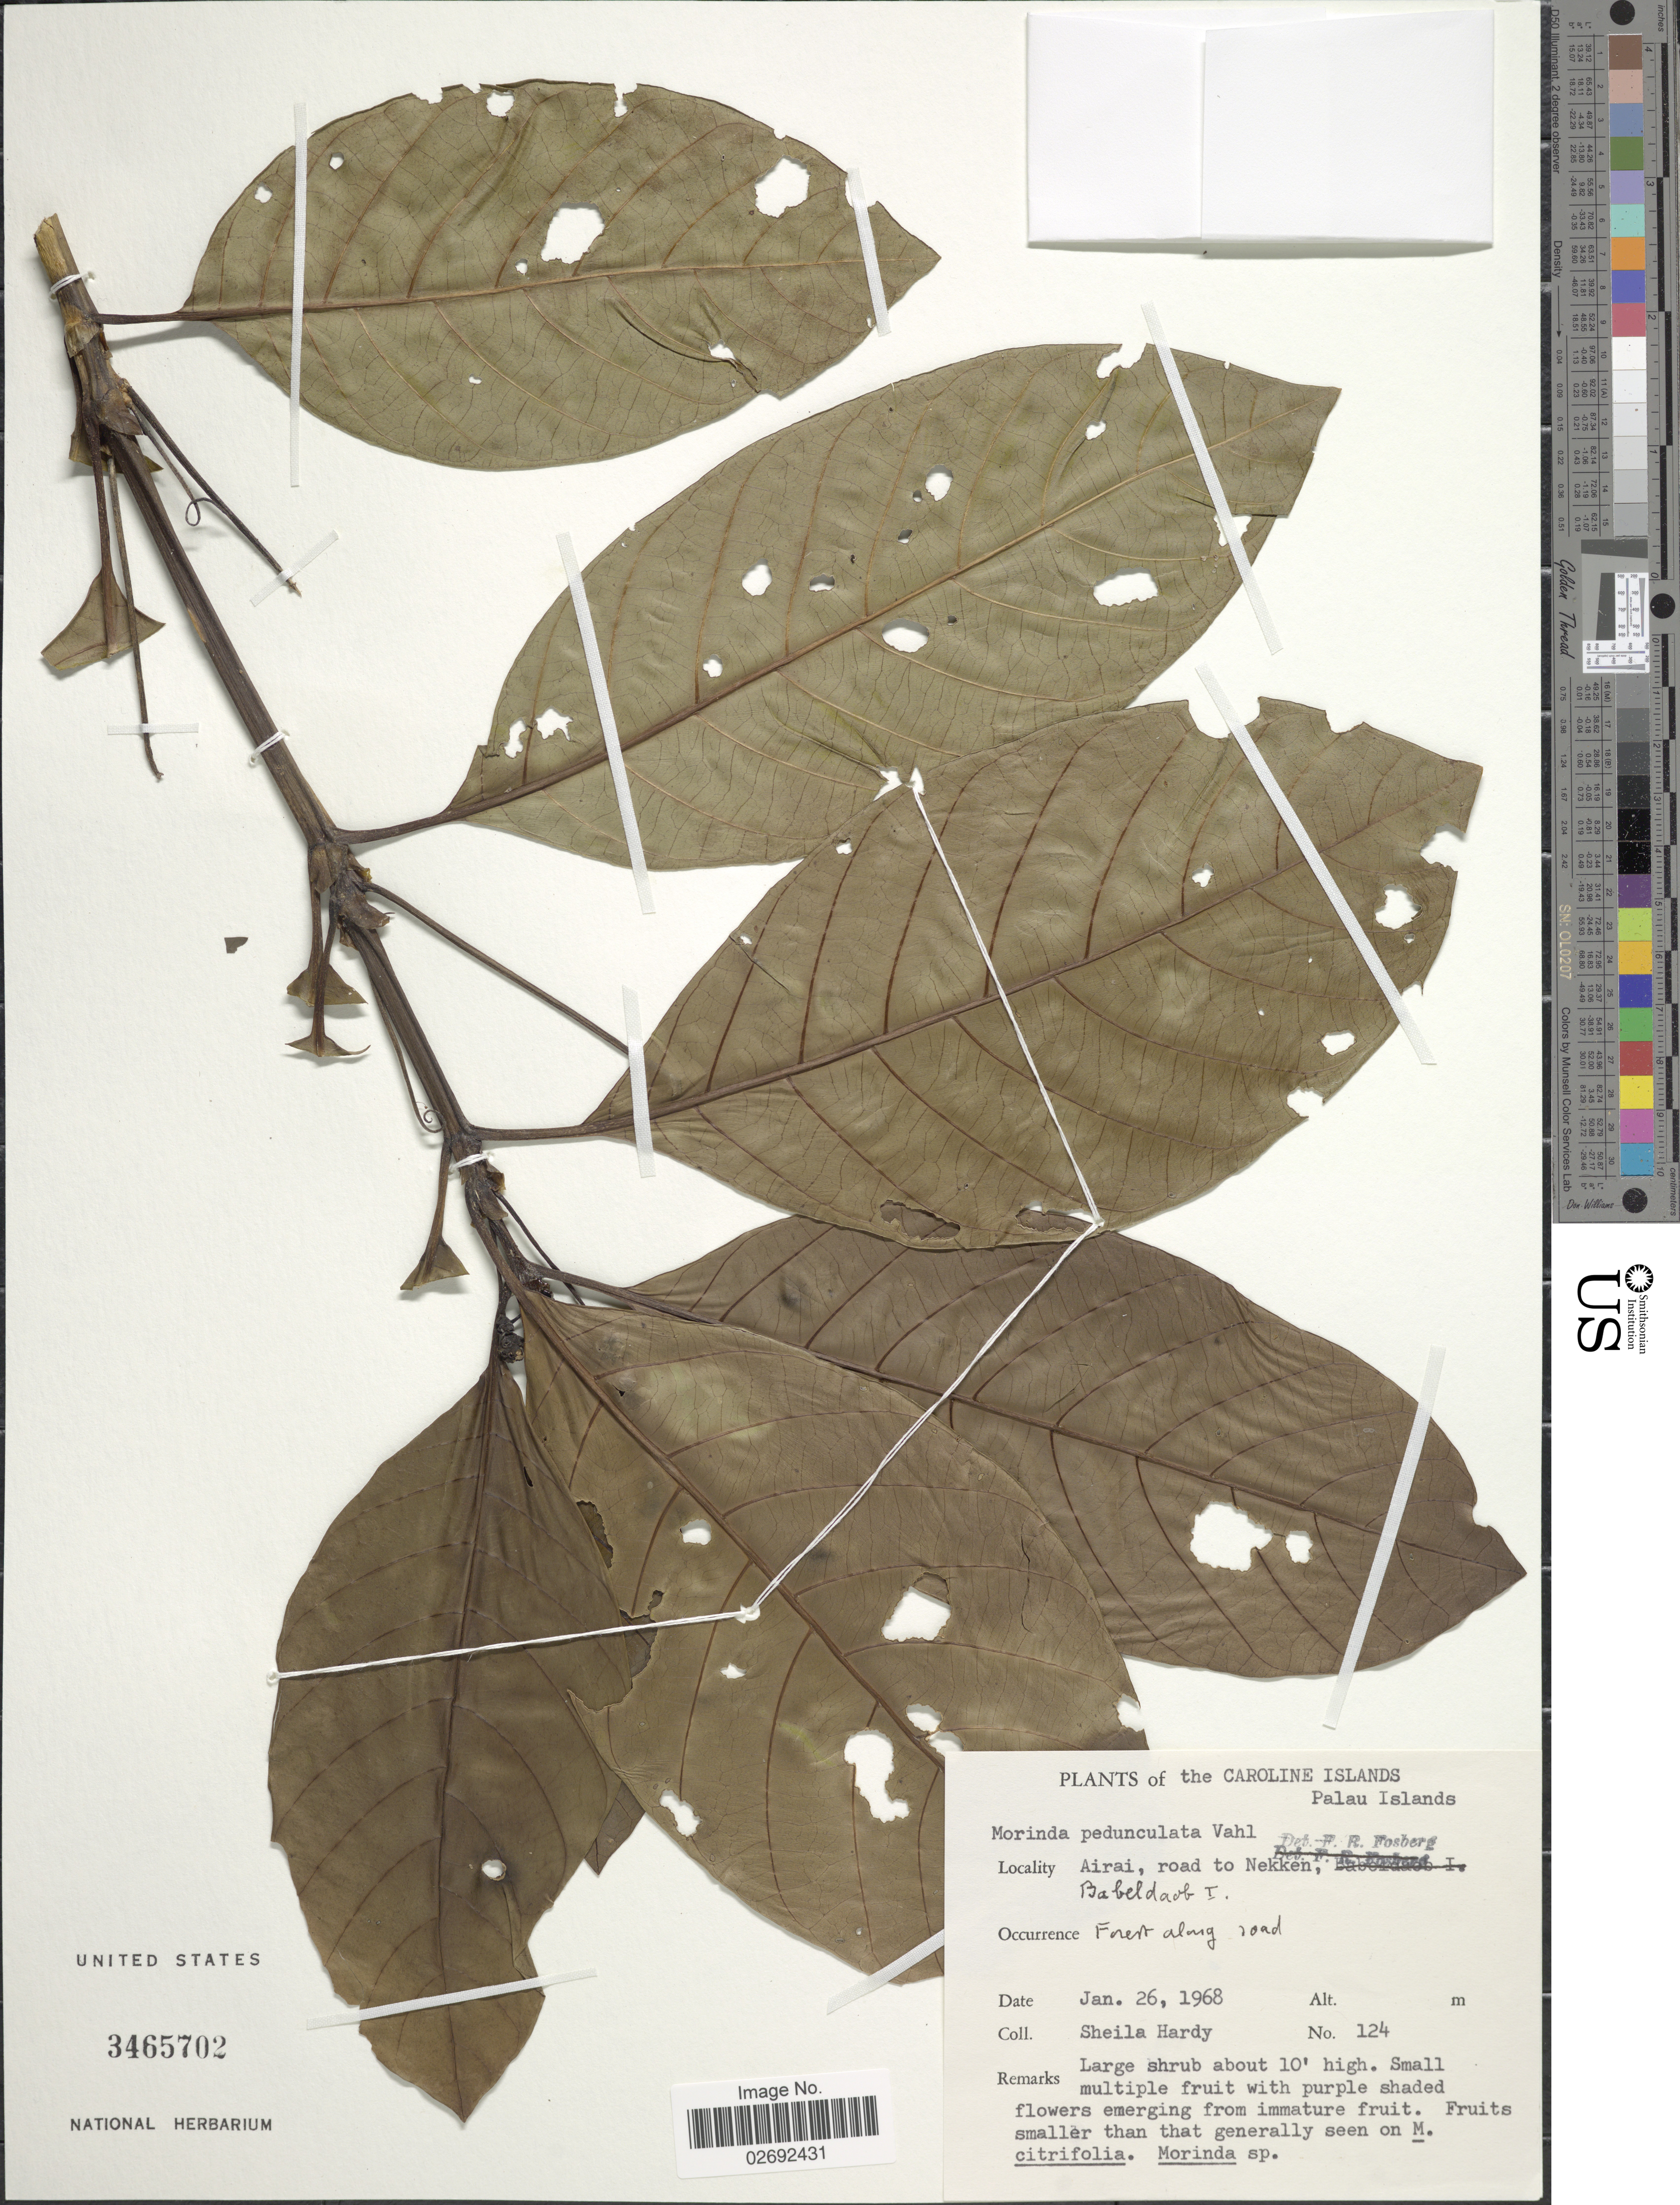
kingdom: Plantae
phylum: Tracheophyta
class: Magnoliopsida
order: Gentianales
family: Rubiaceae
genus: Morinda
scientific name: Morinda pedunculata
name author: Valeton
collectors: S. Hardy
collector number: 124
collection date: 1968-01-26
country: Palau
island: Babeldaob [Babelthuap]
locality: Caroline Islands, Palau Islands. Airai road to Nekken, Babeldaob I.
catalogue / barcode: US 3465702